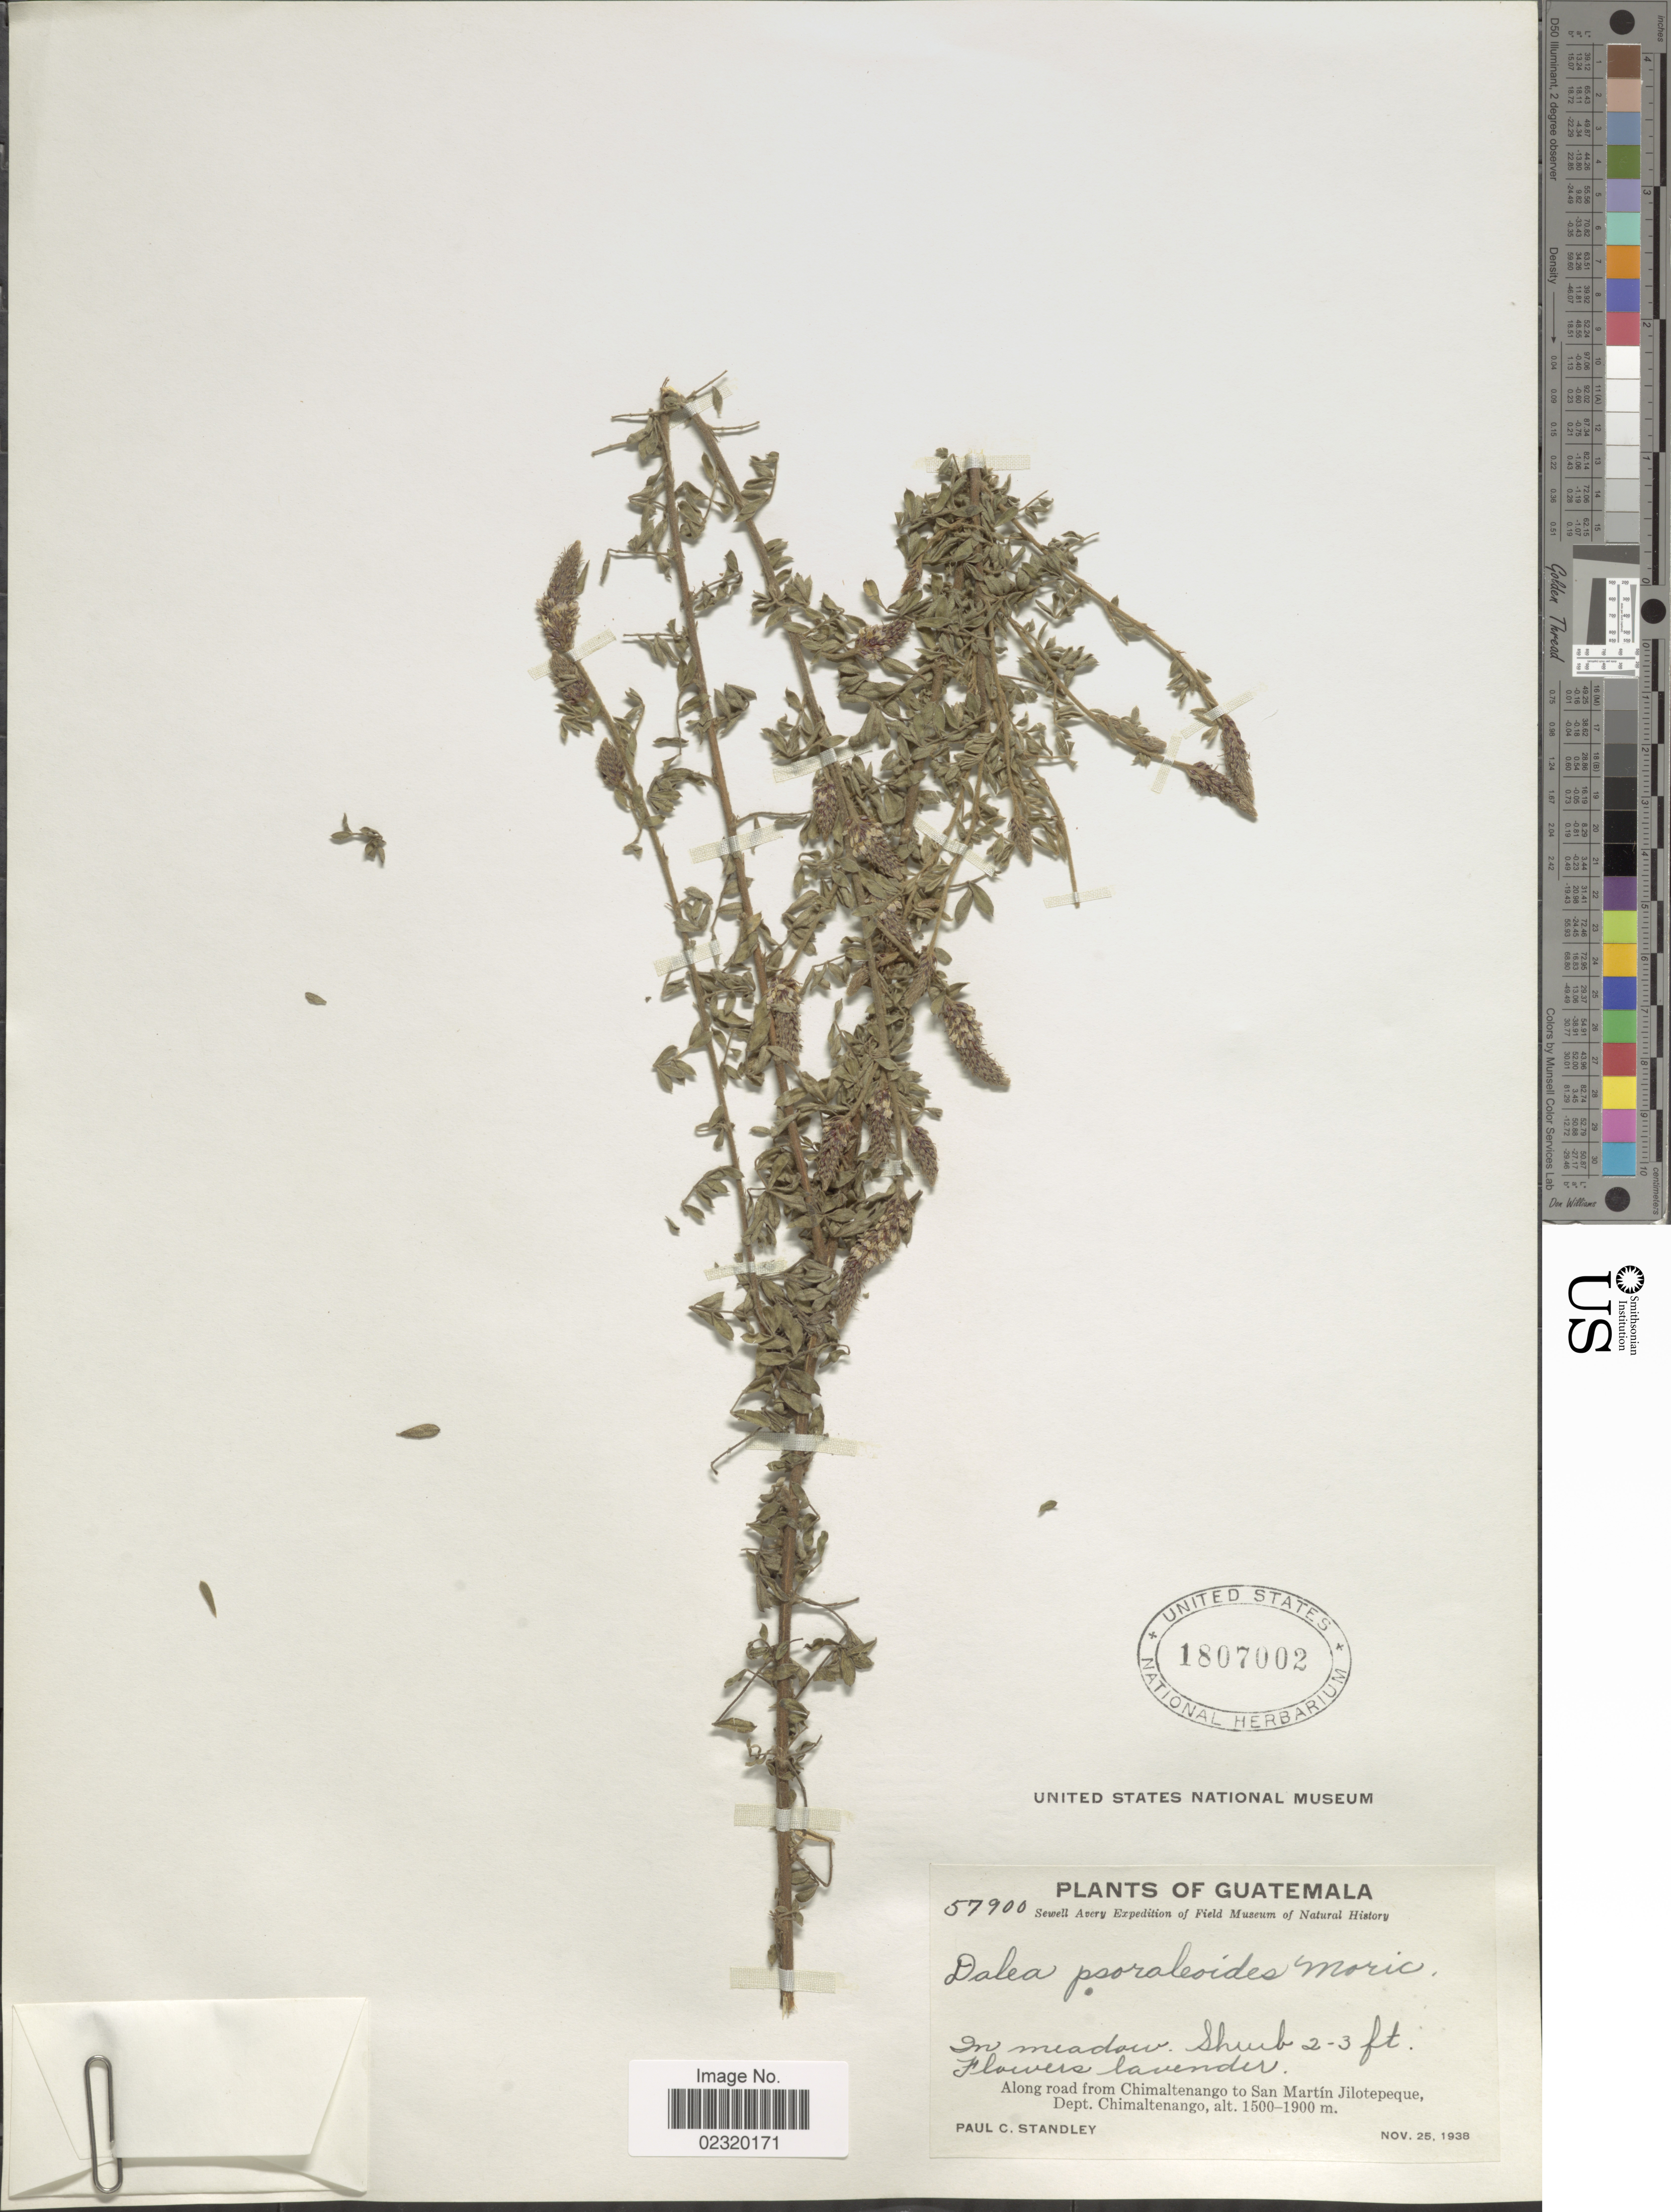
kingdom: Plantae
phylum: Tracheophyta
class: Magnoliopsida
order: Fabales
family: Fabaceae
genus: Dalea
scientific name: Dalea tomentosa var. psoraleoides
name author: (Moric.) Barneby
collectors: P. C. Standley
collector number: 57900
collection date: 1938-11-25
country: Guatemala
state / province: Chimaltenango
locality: Along road from Chimaltenango to San Martín Jilotepeque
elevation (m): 1500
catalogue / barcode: US 1807002